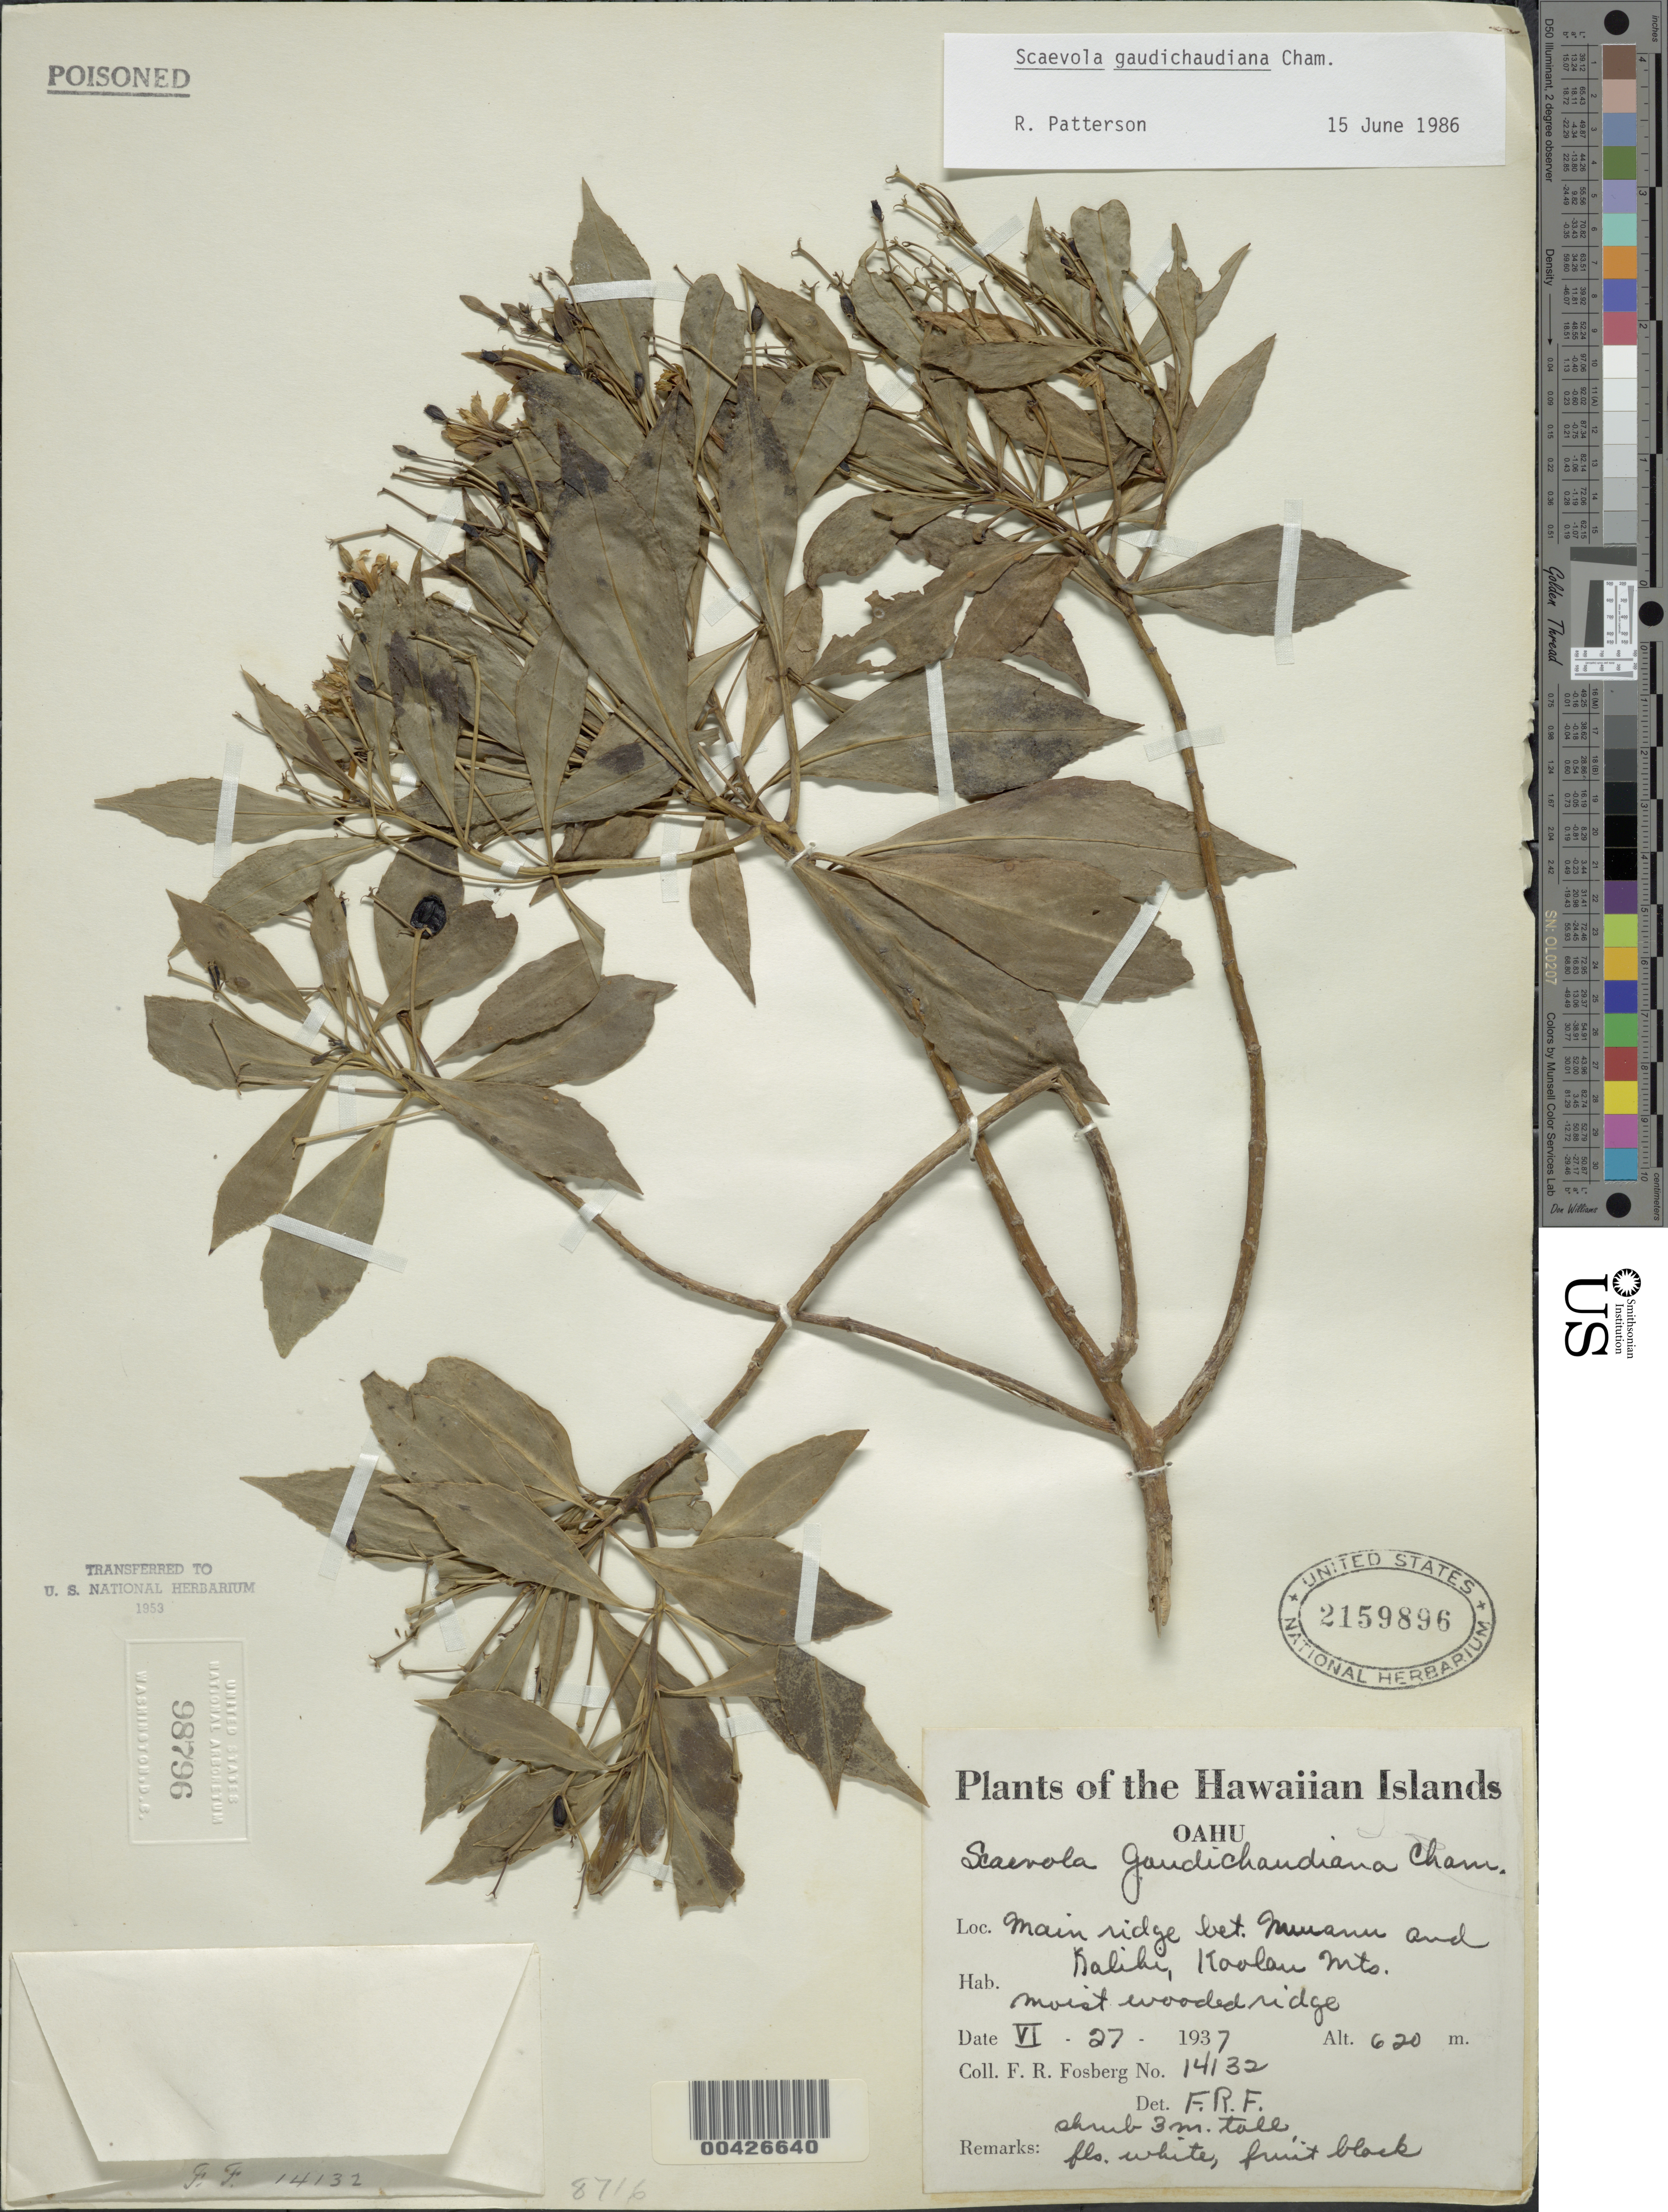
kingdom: Plantae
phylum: Tracheophyta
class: Magnoliopsida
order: Asterales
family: Goodeniaceae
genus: Scaevola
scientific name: Scaevola gaudichaudiana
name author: Cham.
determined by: Patterson, R.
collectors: F. R. Fosberg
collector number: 14132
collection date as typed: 27 Jun 1937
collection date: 1937-06-27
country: United States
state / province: Hawaii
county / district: Honolulu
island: Oahu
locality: Main ridge bet. Nuuanu and Kalihi, Koolau Mts.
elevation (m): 620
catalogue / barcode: US 2159896